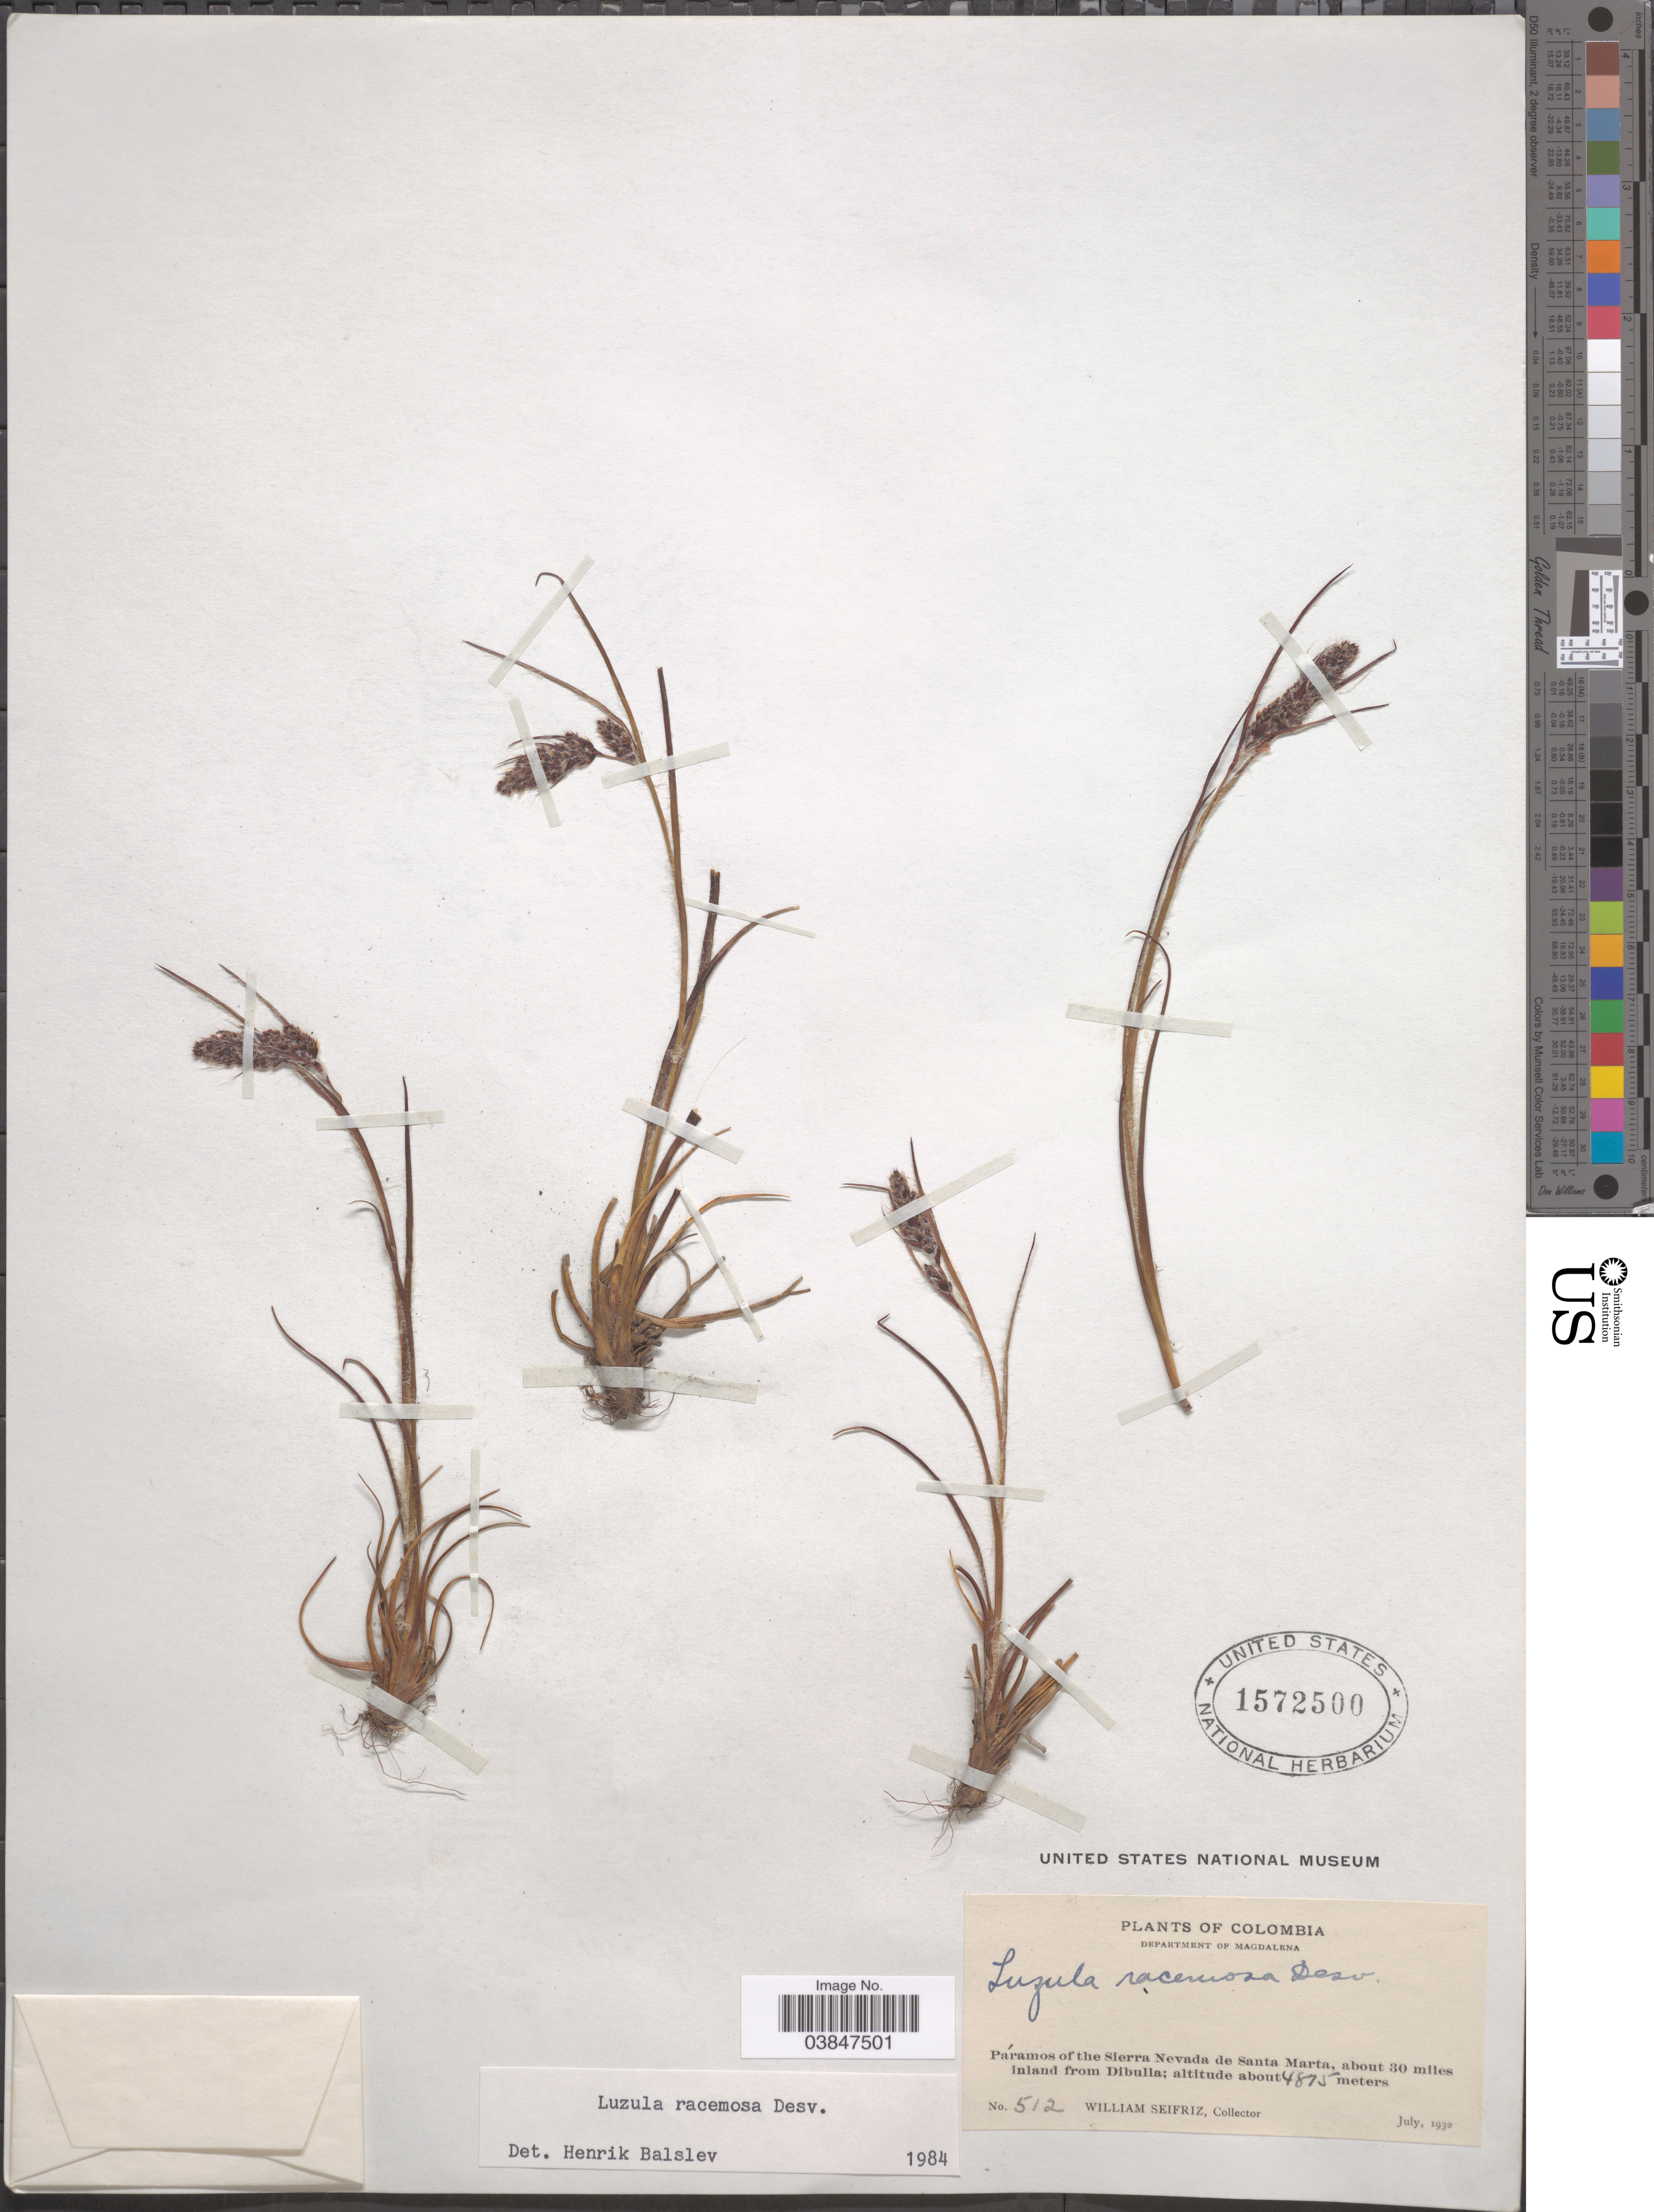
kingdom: Plantae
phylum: Tracheophyta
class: Liliopsida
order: Poales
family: Juncaceae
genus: Luzula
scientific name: Luzula racemosa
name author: Desv.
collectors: W. Seifriz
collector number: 512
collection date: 1932-07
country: Colombia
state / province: Magdalena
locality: Department of Magdalena. Páramos of the Sierra Nevada de Santa Marta, about 30 miles inland from Dibulla.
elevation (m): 4875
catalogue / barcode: US 1572500